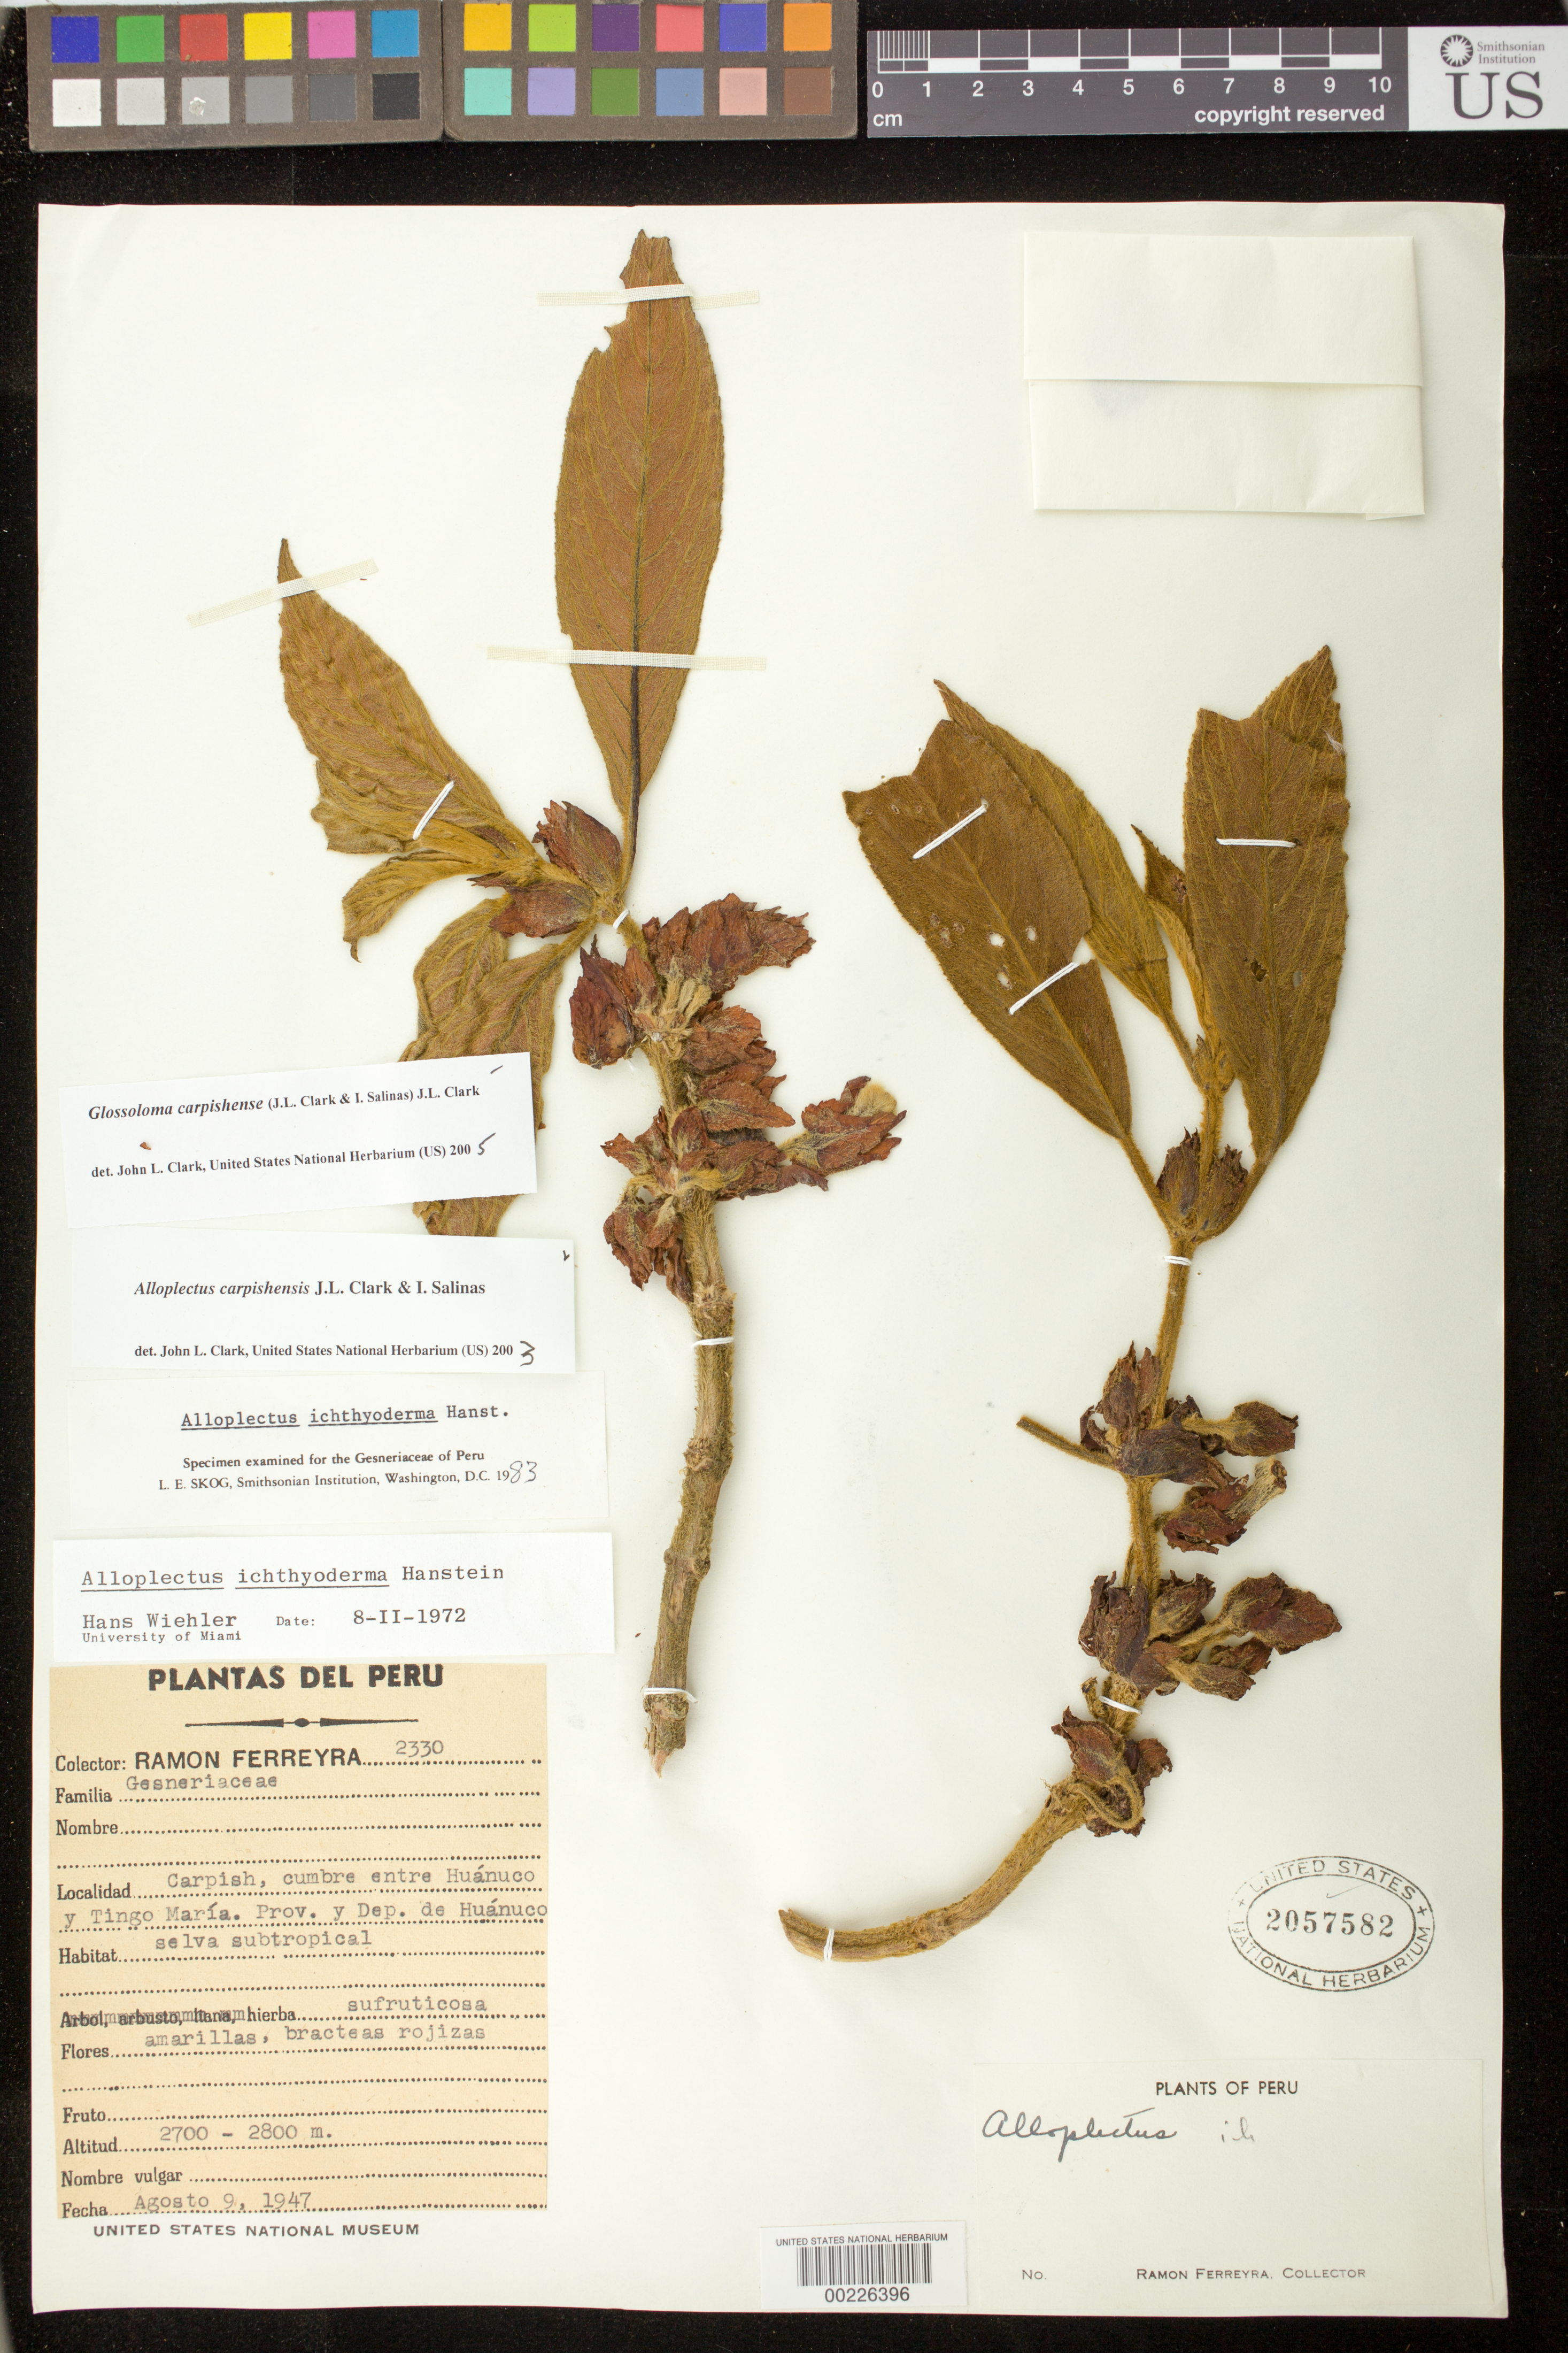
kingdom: Plantae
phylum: Tracheophyta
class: Magnoliopsida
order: Lamiales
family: Gesneriaceae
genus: Glossoloma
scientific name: Glossoloma carpishense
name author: (J.L. Clark & I. Salinas) J.L. Clark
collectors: R. A. Ferreyra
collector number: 2330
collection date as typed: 09 Aug 1947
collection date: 1947-08-09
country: Peru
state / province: Huánuco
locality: Carpish, summit between Huanuco and Tingo Maria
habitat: Subtropical forest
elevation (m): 2700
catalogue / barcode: US 2057582